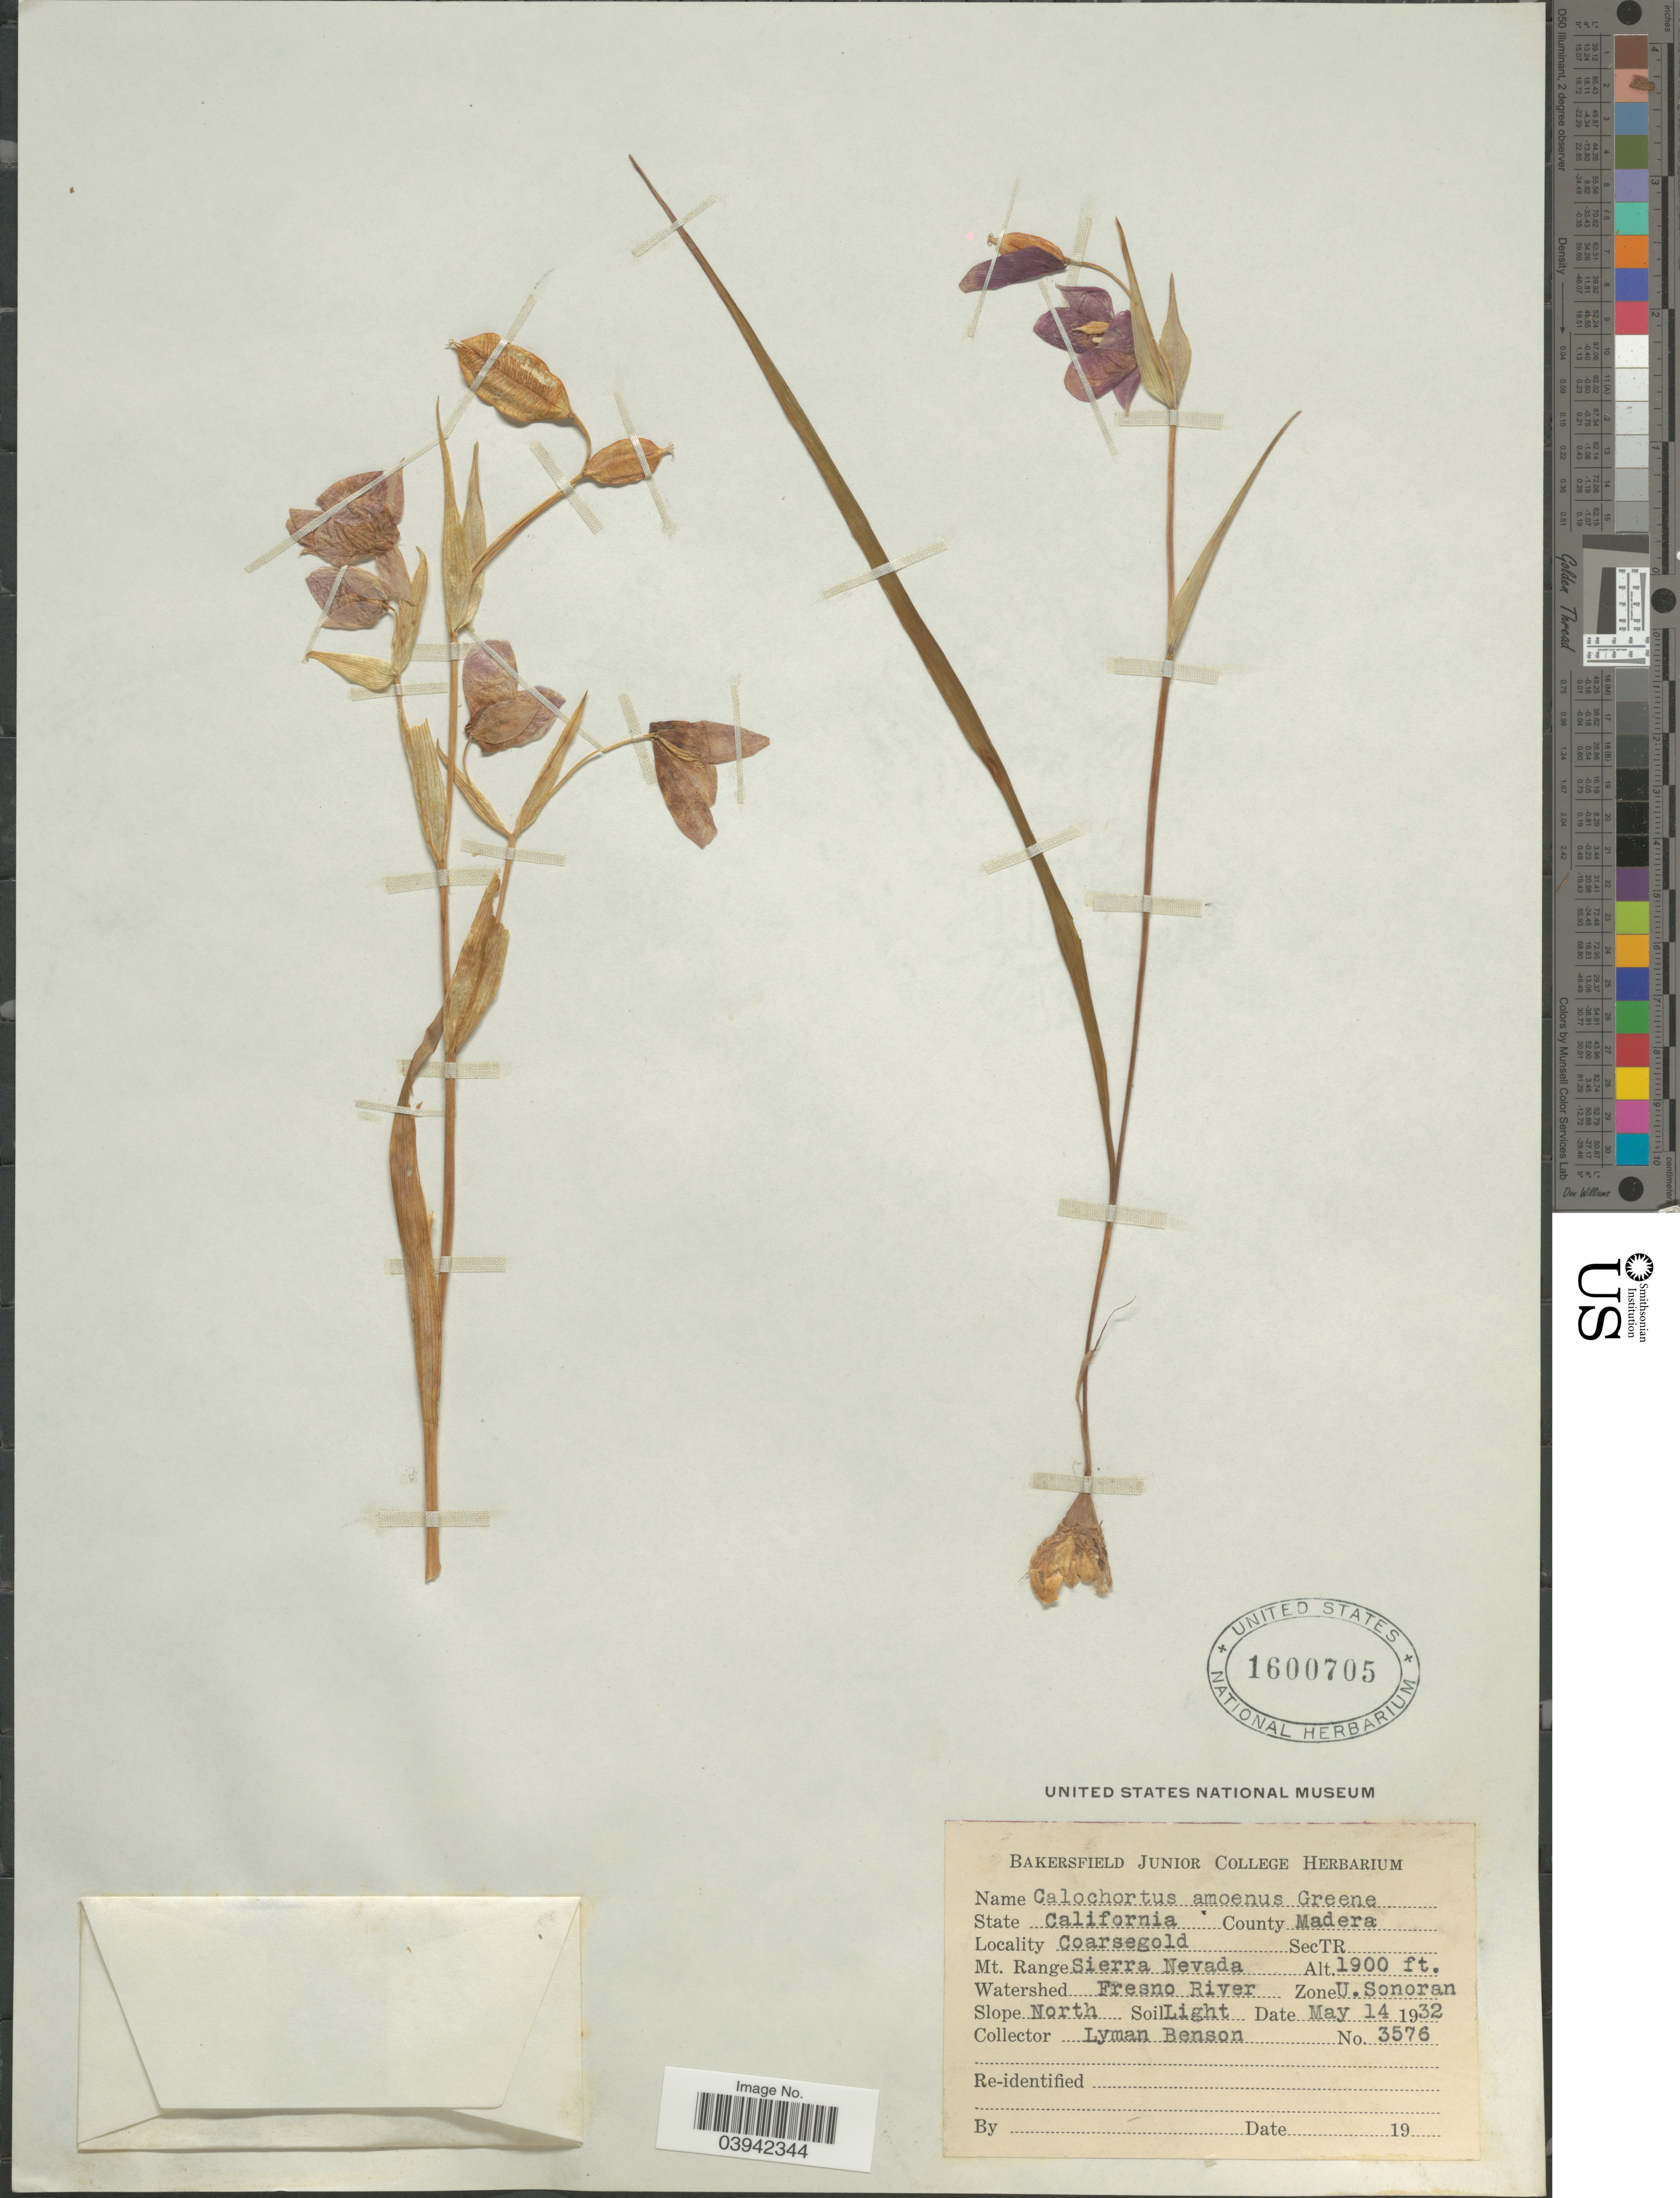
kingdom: Plantae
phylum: Tracheophyta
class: Liliopsida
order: Liliales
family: Liliaceae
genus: Calochortus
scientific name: Calochortus amoenus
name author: Greene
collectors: L. D. Benson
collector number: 3576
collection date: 1932-05-14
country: United States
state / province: California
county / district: Madera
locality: County Madera. Coarsegold. Mt. Range Sierra Nevada. Watershed Fresno River. Zone U. Sonoran. Slope North.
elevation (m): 579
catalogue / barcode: US 1600705